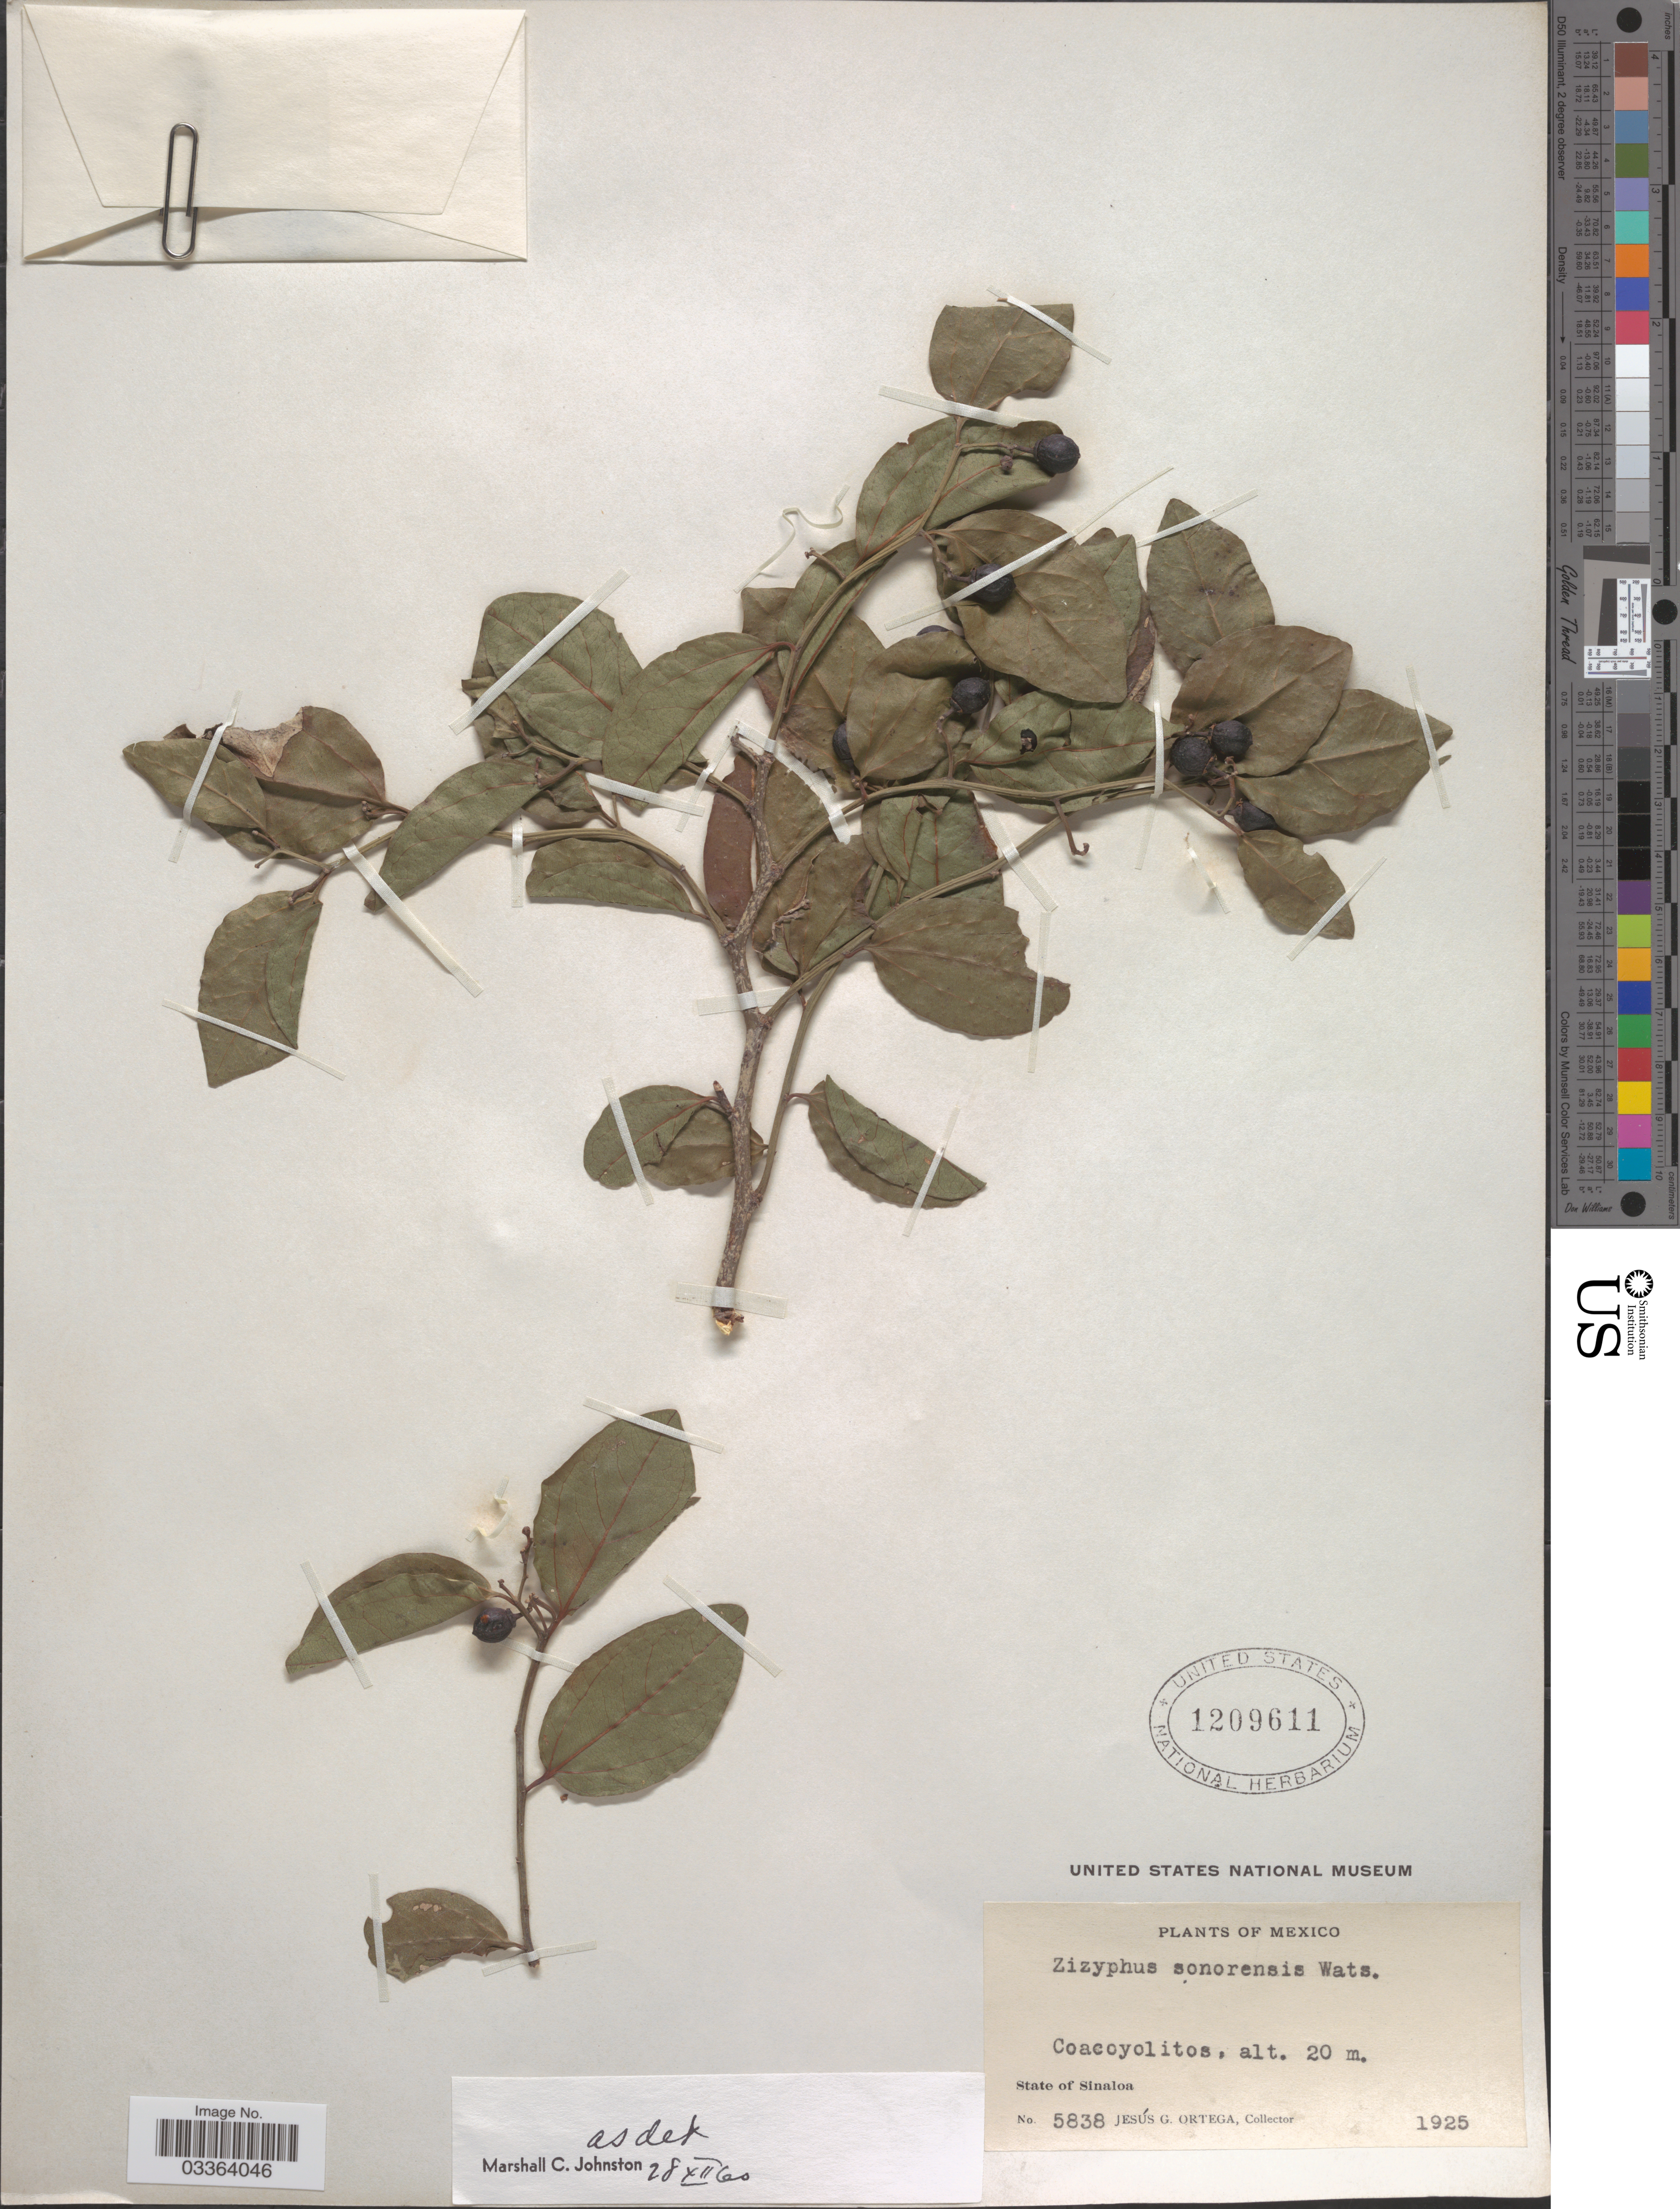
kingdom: Plantae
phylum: Tracheophyta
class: Magnoliopsida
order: Rosales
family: Rhamnaceae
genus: Sarcomphalus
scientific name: Sarcomphalus amole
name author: (Sessé & Moc.) Hauenschild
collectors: J. Ortega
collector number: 5838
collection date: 1925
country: Mexico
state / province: Sinaloa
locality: Coacoyolitos.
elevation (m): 20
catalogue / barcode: US 1209611